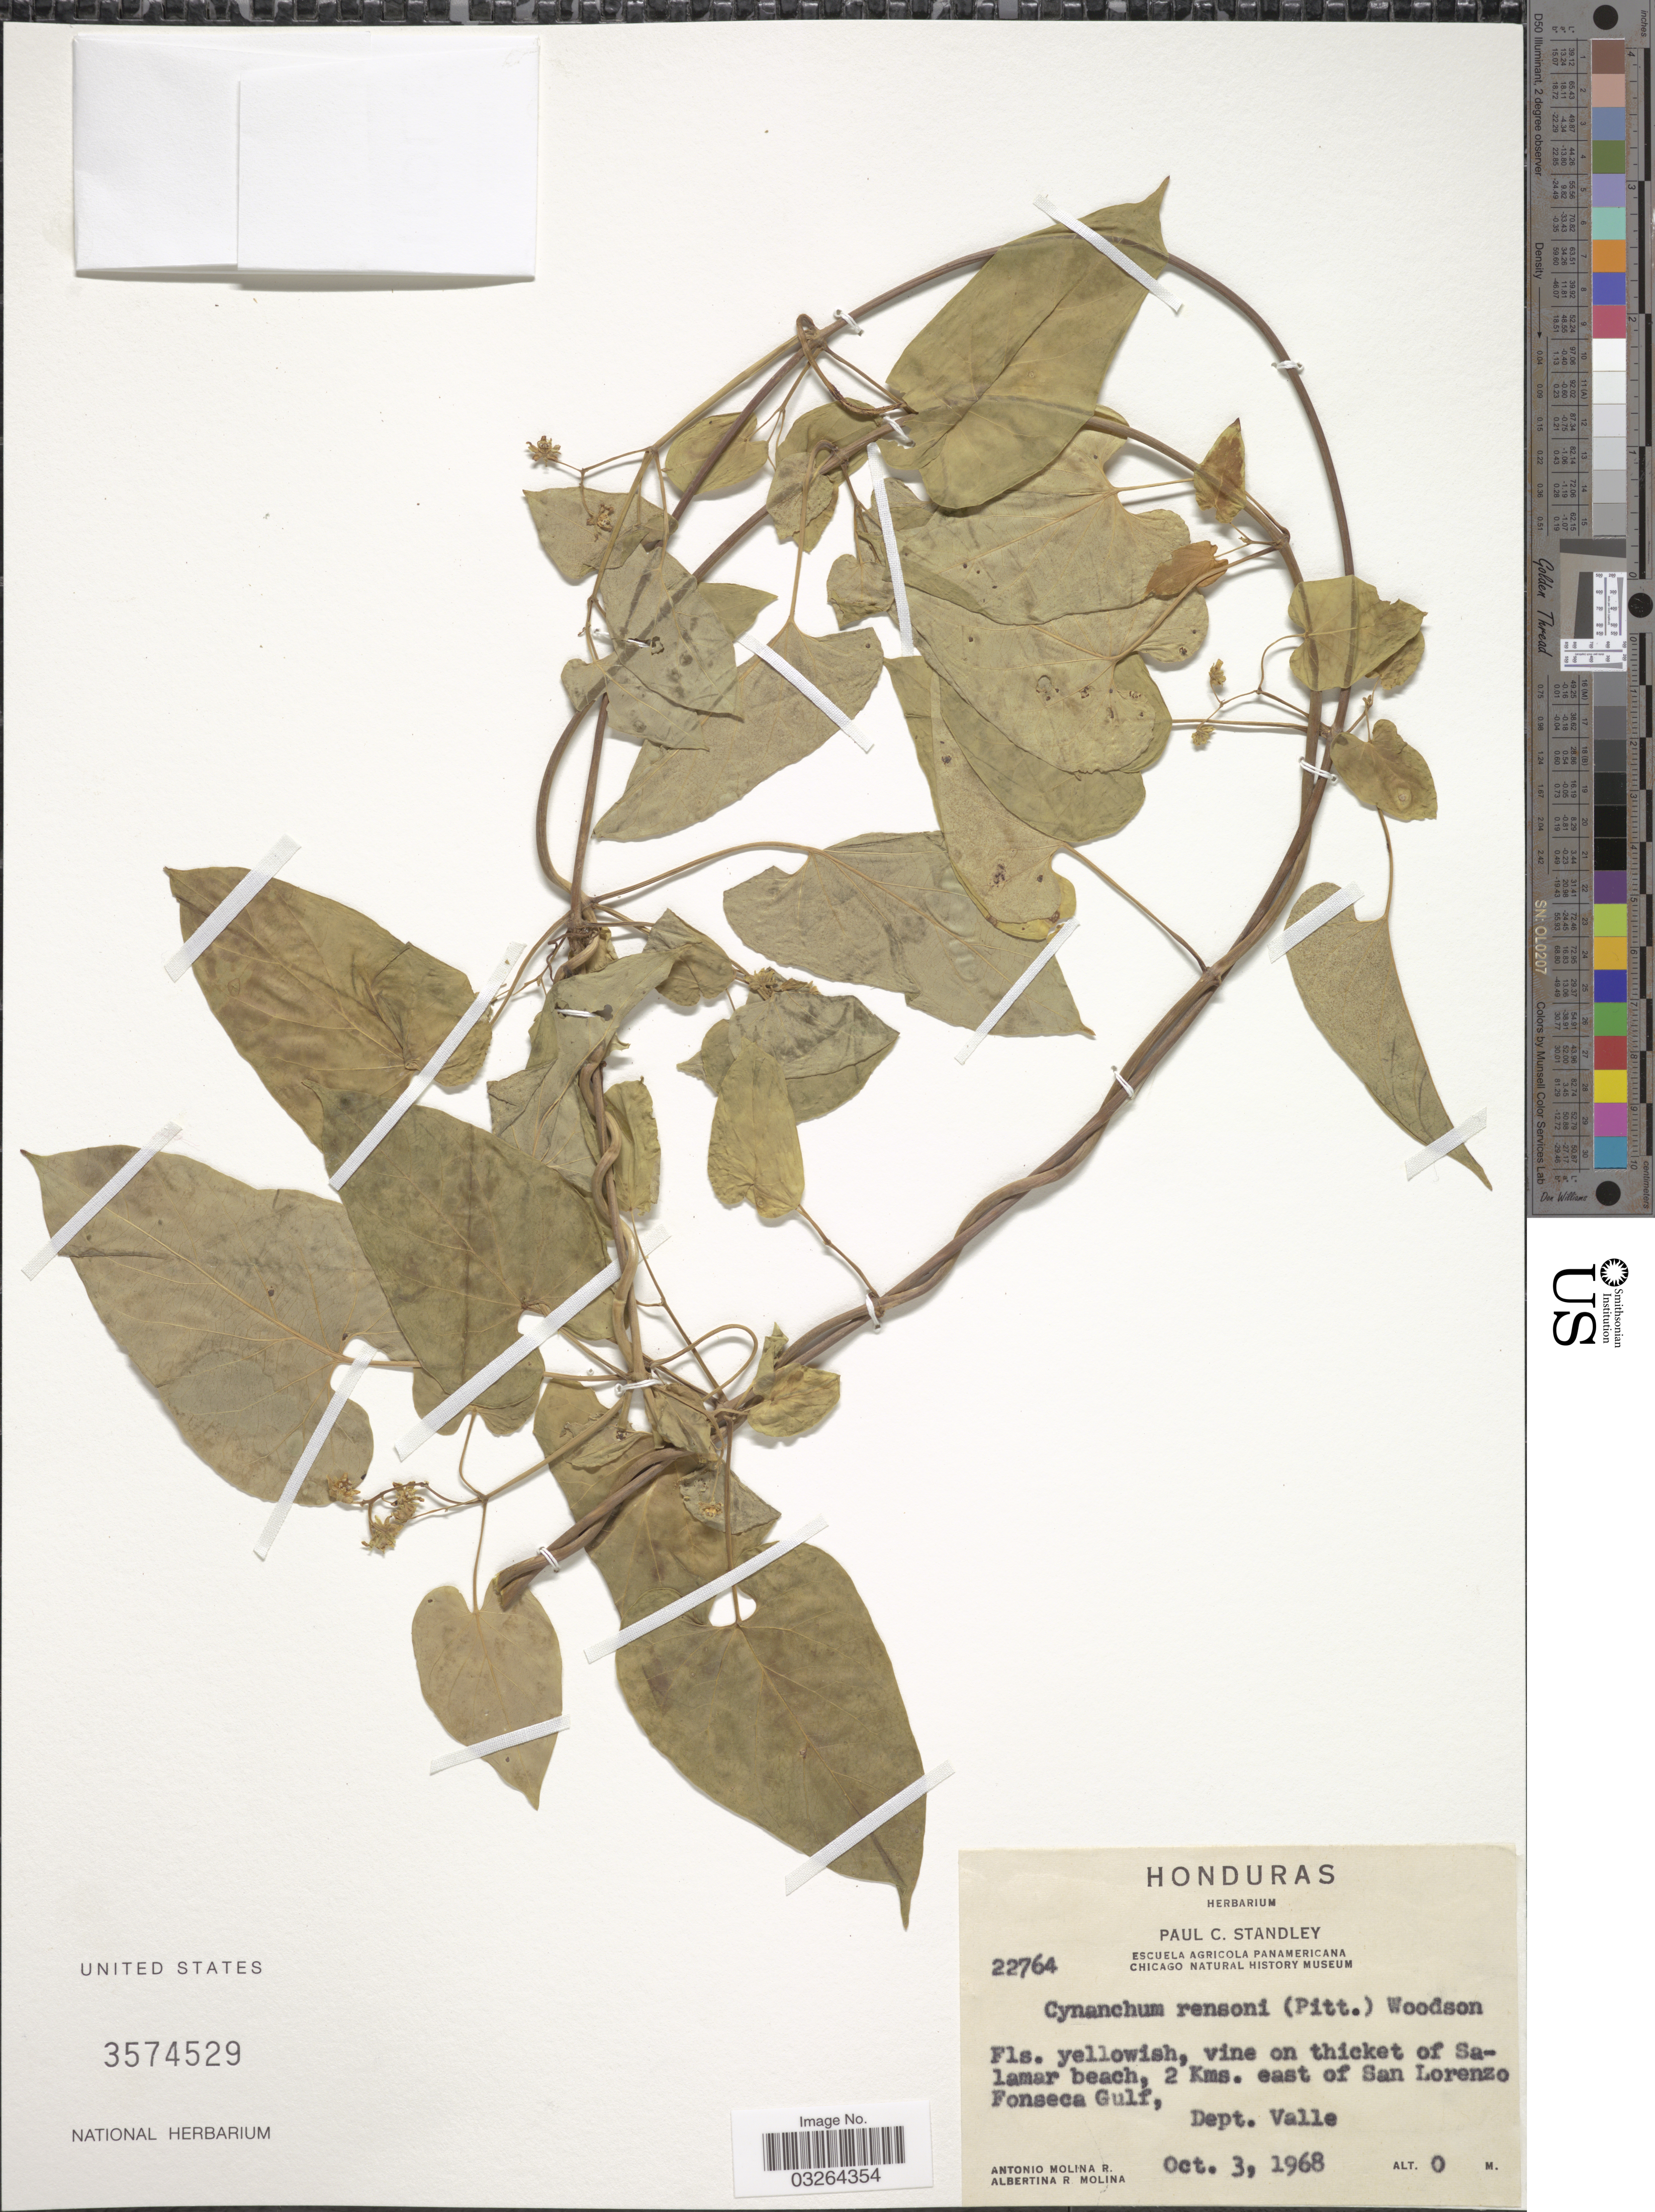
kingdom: Plantae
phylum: Tracheophyta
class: Magnoliopsida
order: Gentianales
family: Apocynaceae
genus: Cynanchum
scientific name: Cynanchum rensonii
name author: (Pittier) Woodson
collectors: A. Molina R. & A. R. Molina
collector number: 22764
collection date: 1968-10-03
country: Honduras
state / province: Valle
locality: Vine on thicket of Salamar beach, 2 Kms. east of San Lorenzo, Fonseca Gulf. Dept. Valle.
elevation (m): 0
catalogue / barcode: US 3574529